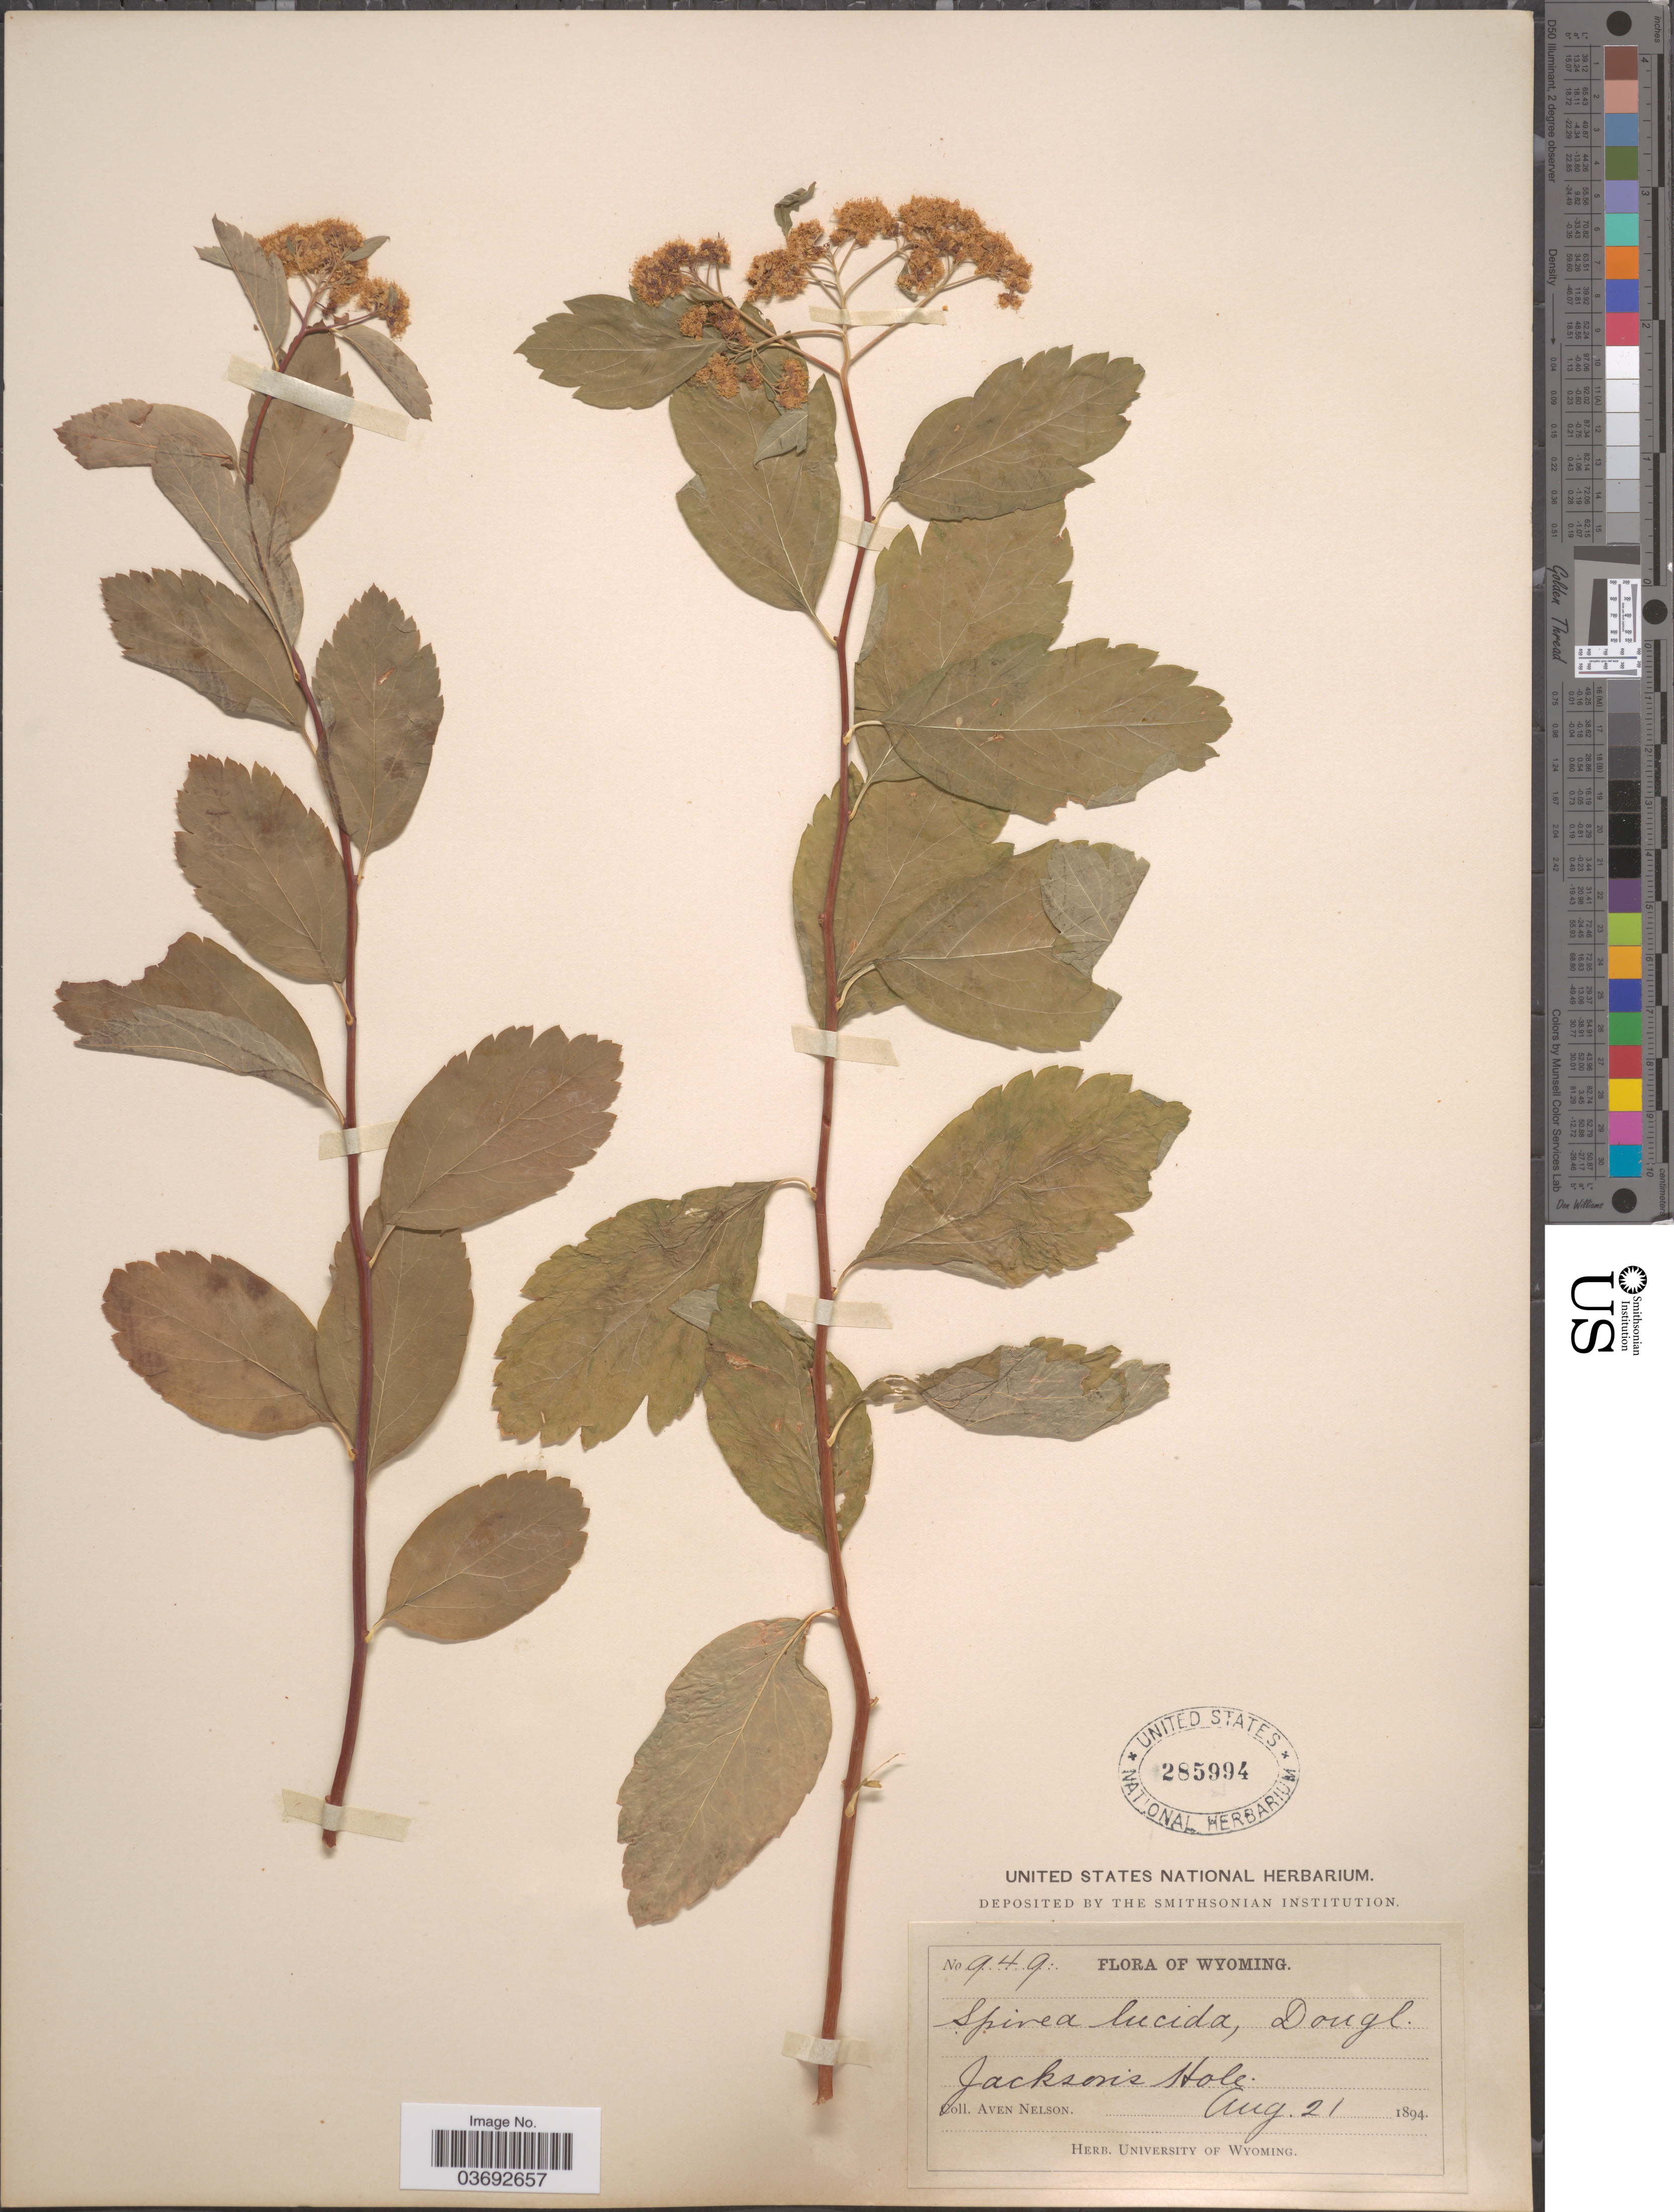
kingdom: Plantae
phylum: Tracheophyta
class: Magnoliopsida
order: Rosales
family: Rosaceae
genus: Spiraea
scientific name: Spiraea lucida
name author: Douglas ex Greene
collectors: A. Nelson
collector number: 949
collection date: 1894-08-21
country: United States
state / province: Wyoming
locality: Jackson's Hole.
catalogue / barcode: US 285994